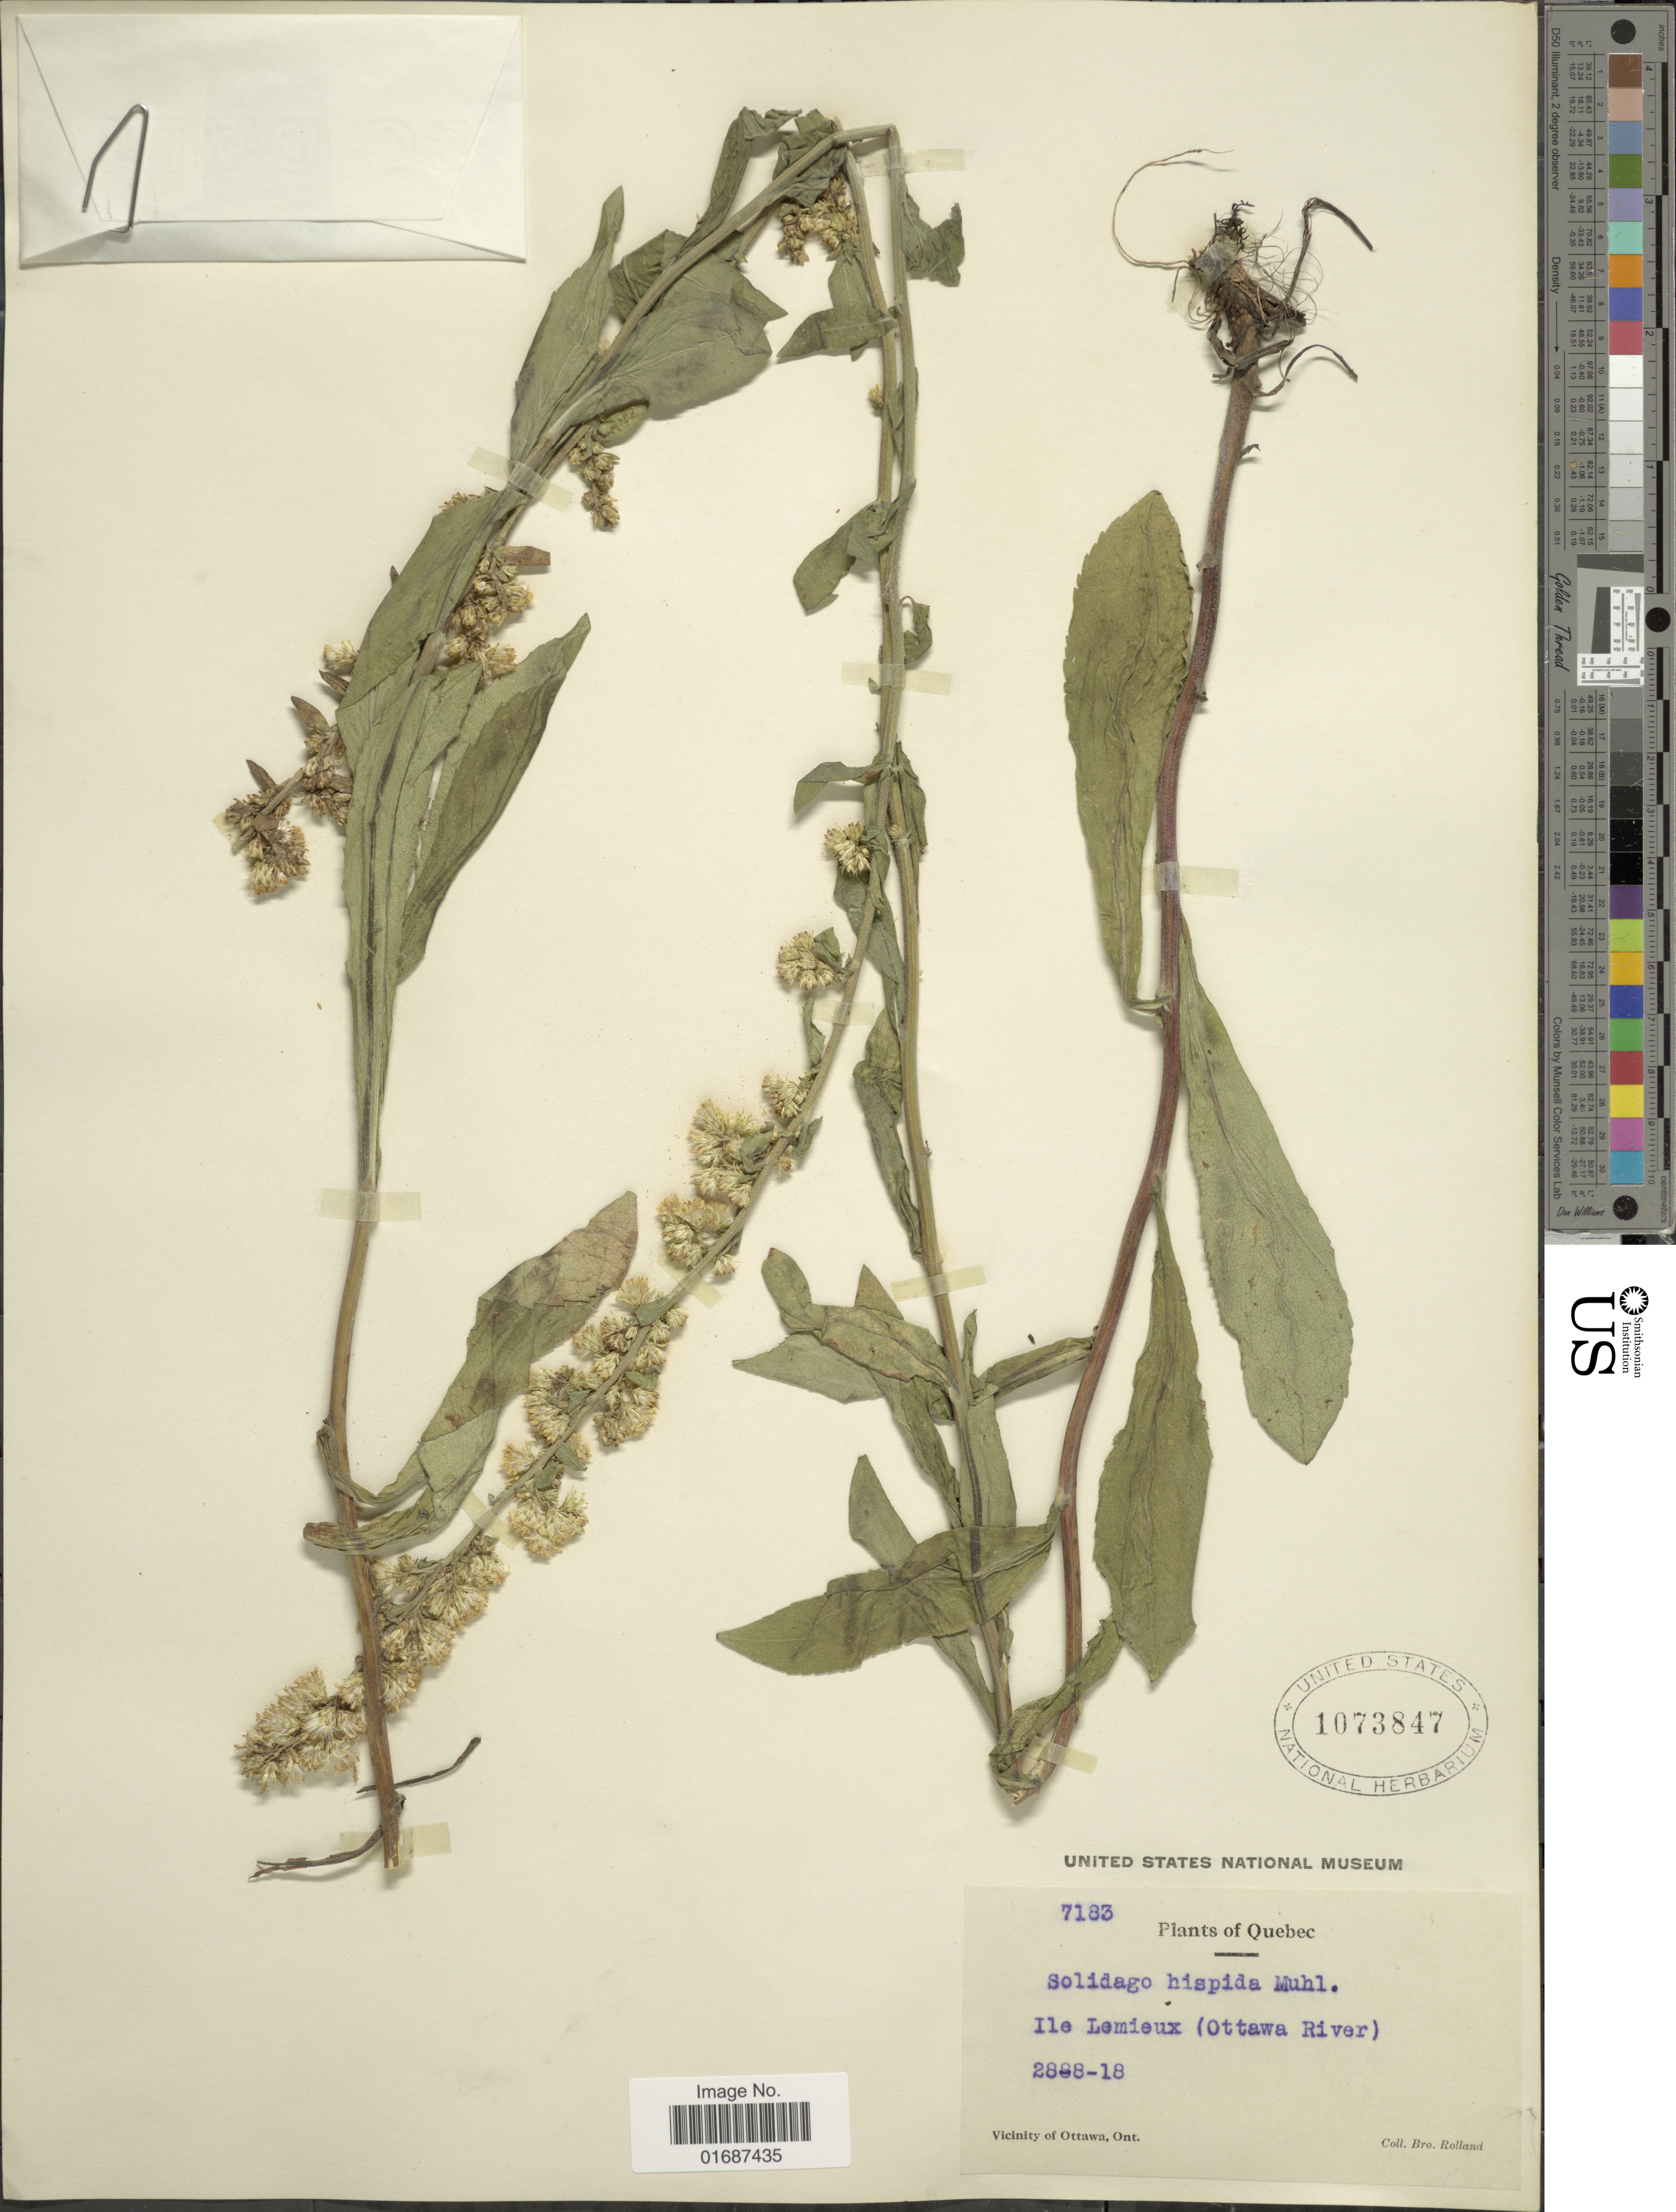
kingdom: Plantae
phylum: Tracheophyta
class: Magnoliopsida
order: Asterales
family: Asteraceae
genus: Solidago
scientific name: Solidago hispida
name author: Muhl. ex Willd.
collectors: B. Rolland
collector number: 71836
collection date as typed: Transcribed d/m/y: 28/8/18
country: Canada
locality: Quebec, Ile Lemieux (Ottawa River) Vicinity of Ottawa, Ont.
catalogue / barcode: US 1073847